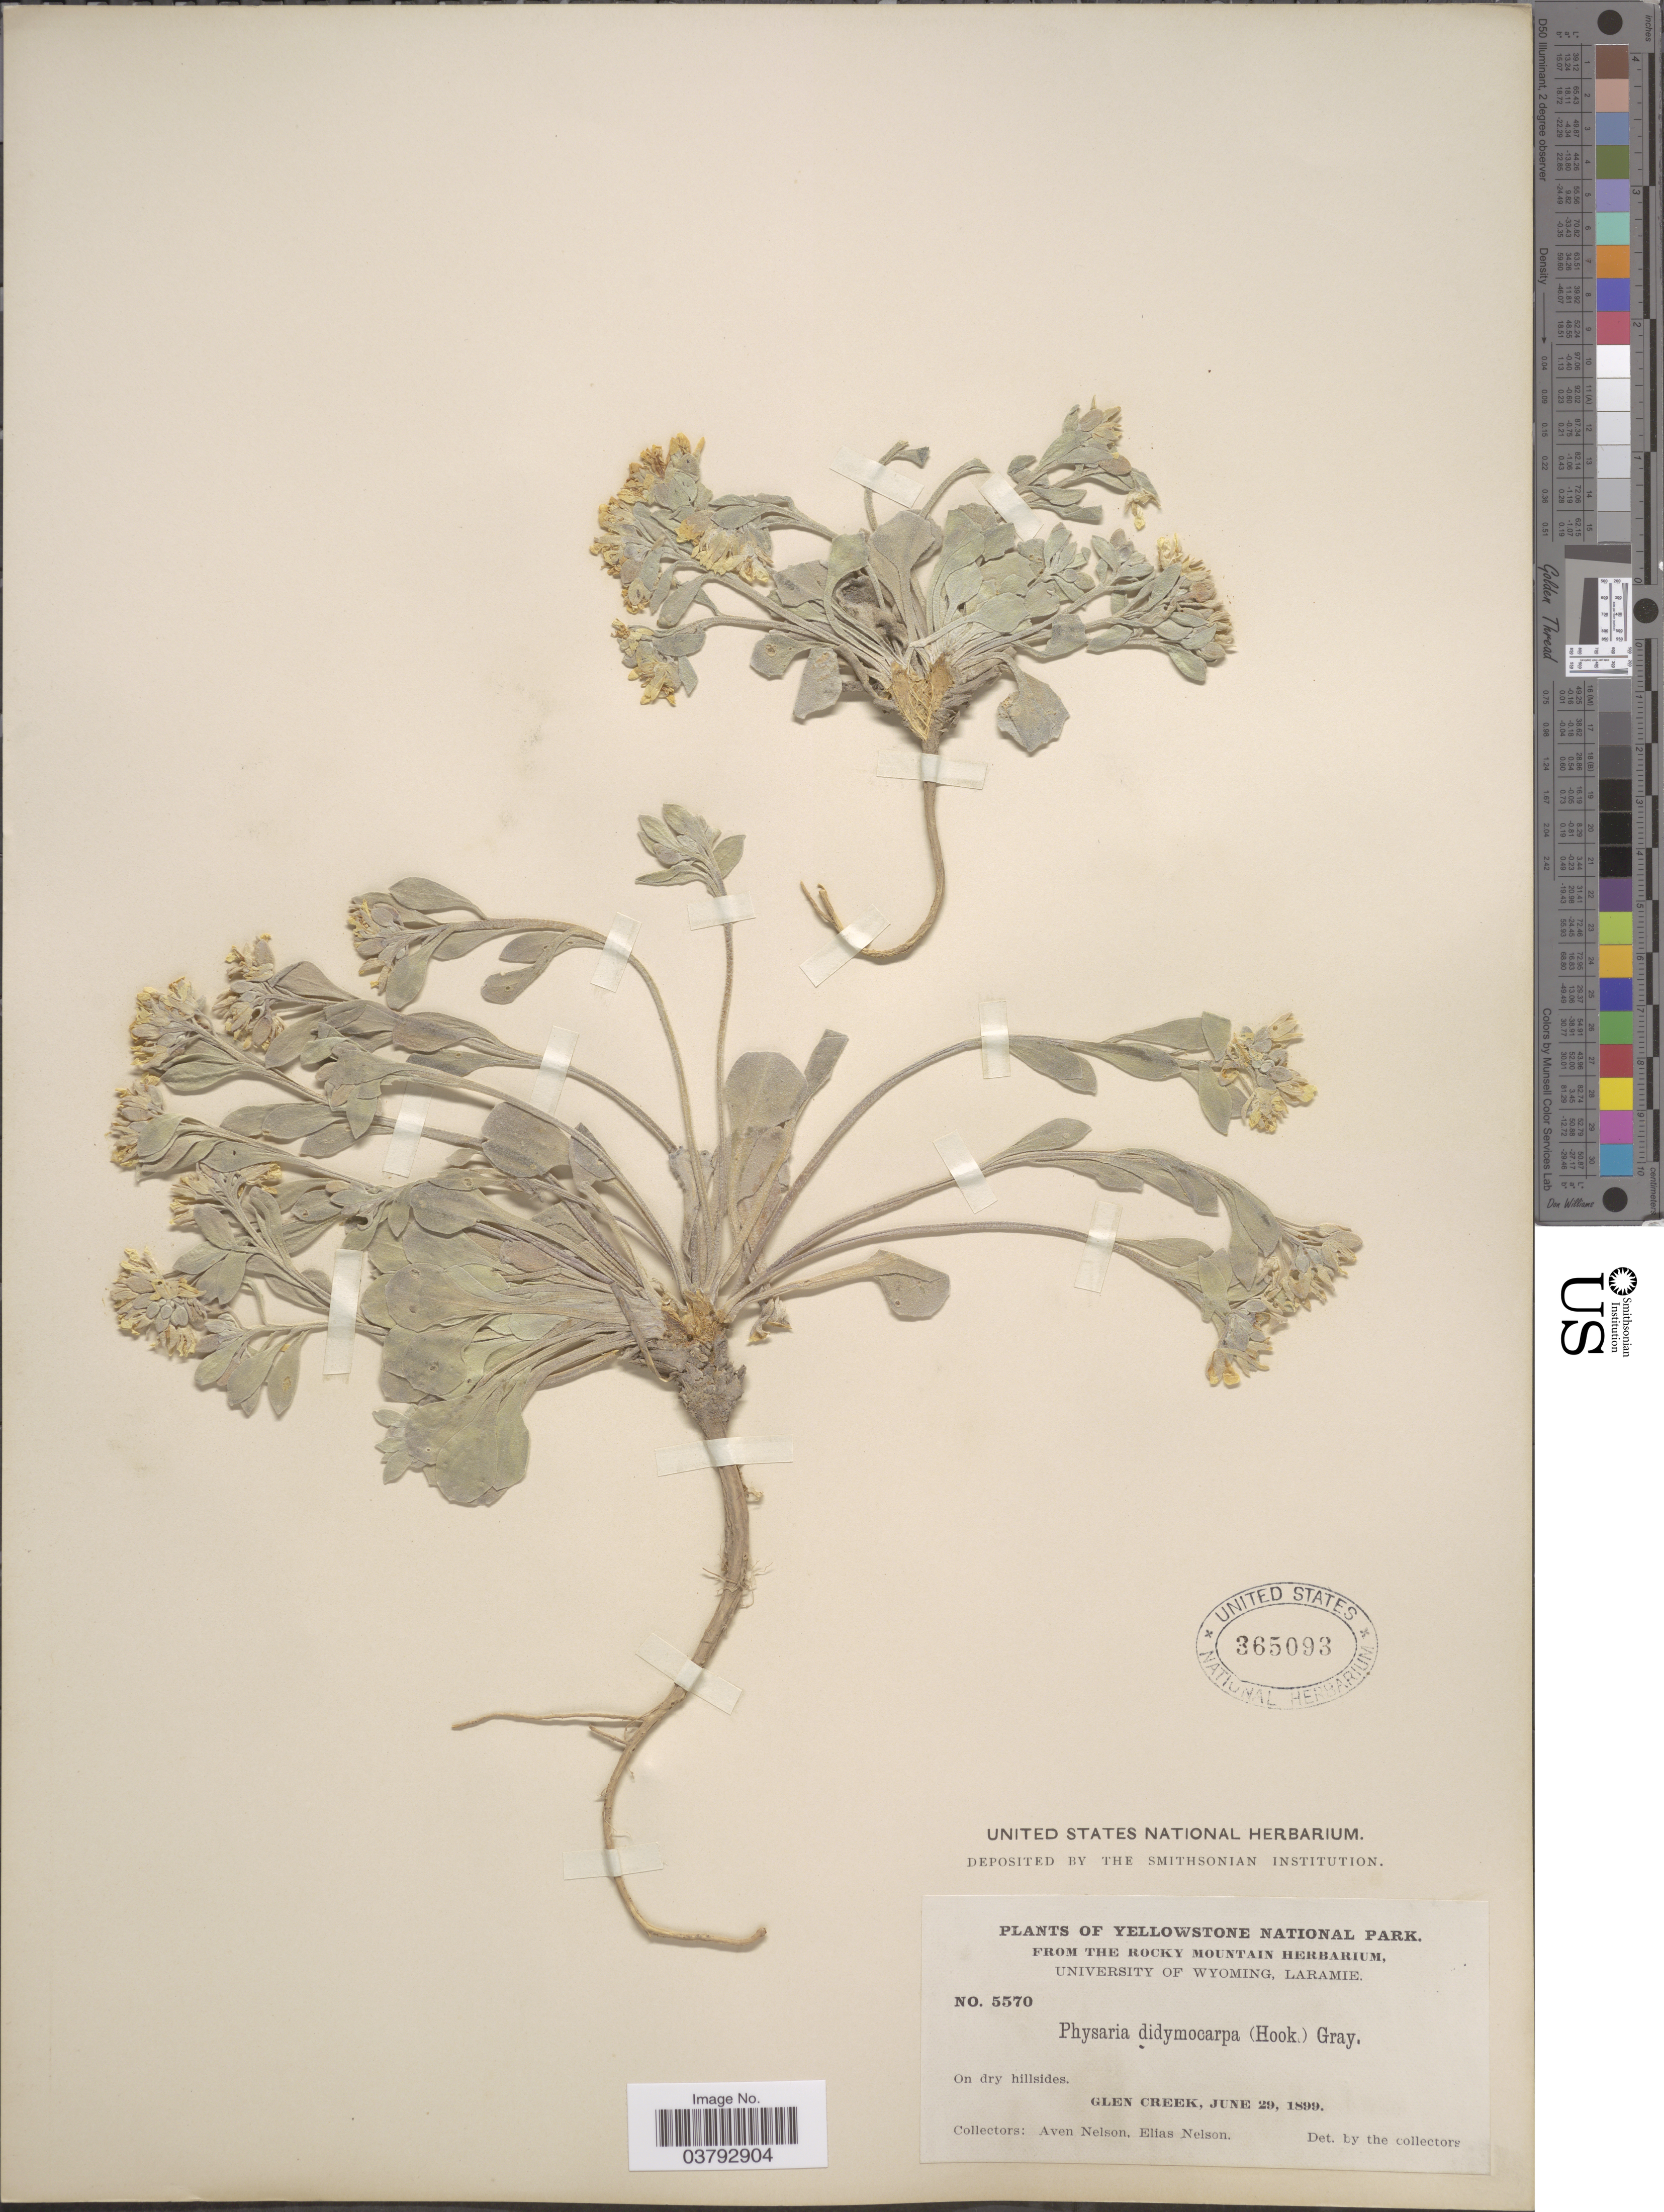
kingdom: Plantae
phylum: Tracheophyta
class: Magnoliopsida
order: Brassicales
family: Brassicaceae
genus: Physaria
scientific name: Physaria didymocarpa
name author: (Hook.) A. Gray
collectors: A. Nelson & E. Nelson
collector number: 5570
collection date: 1899-06-29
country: United States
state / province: Wyoming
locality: Yellowstone National Park. Glen Creek.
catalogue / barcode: US 365093